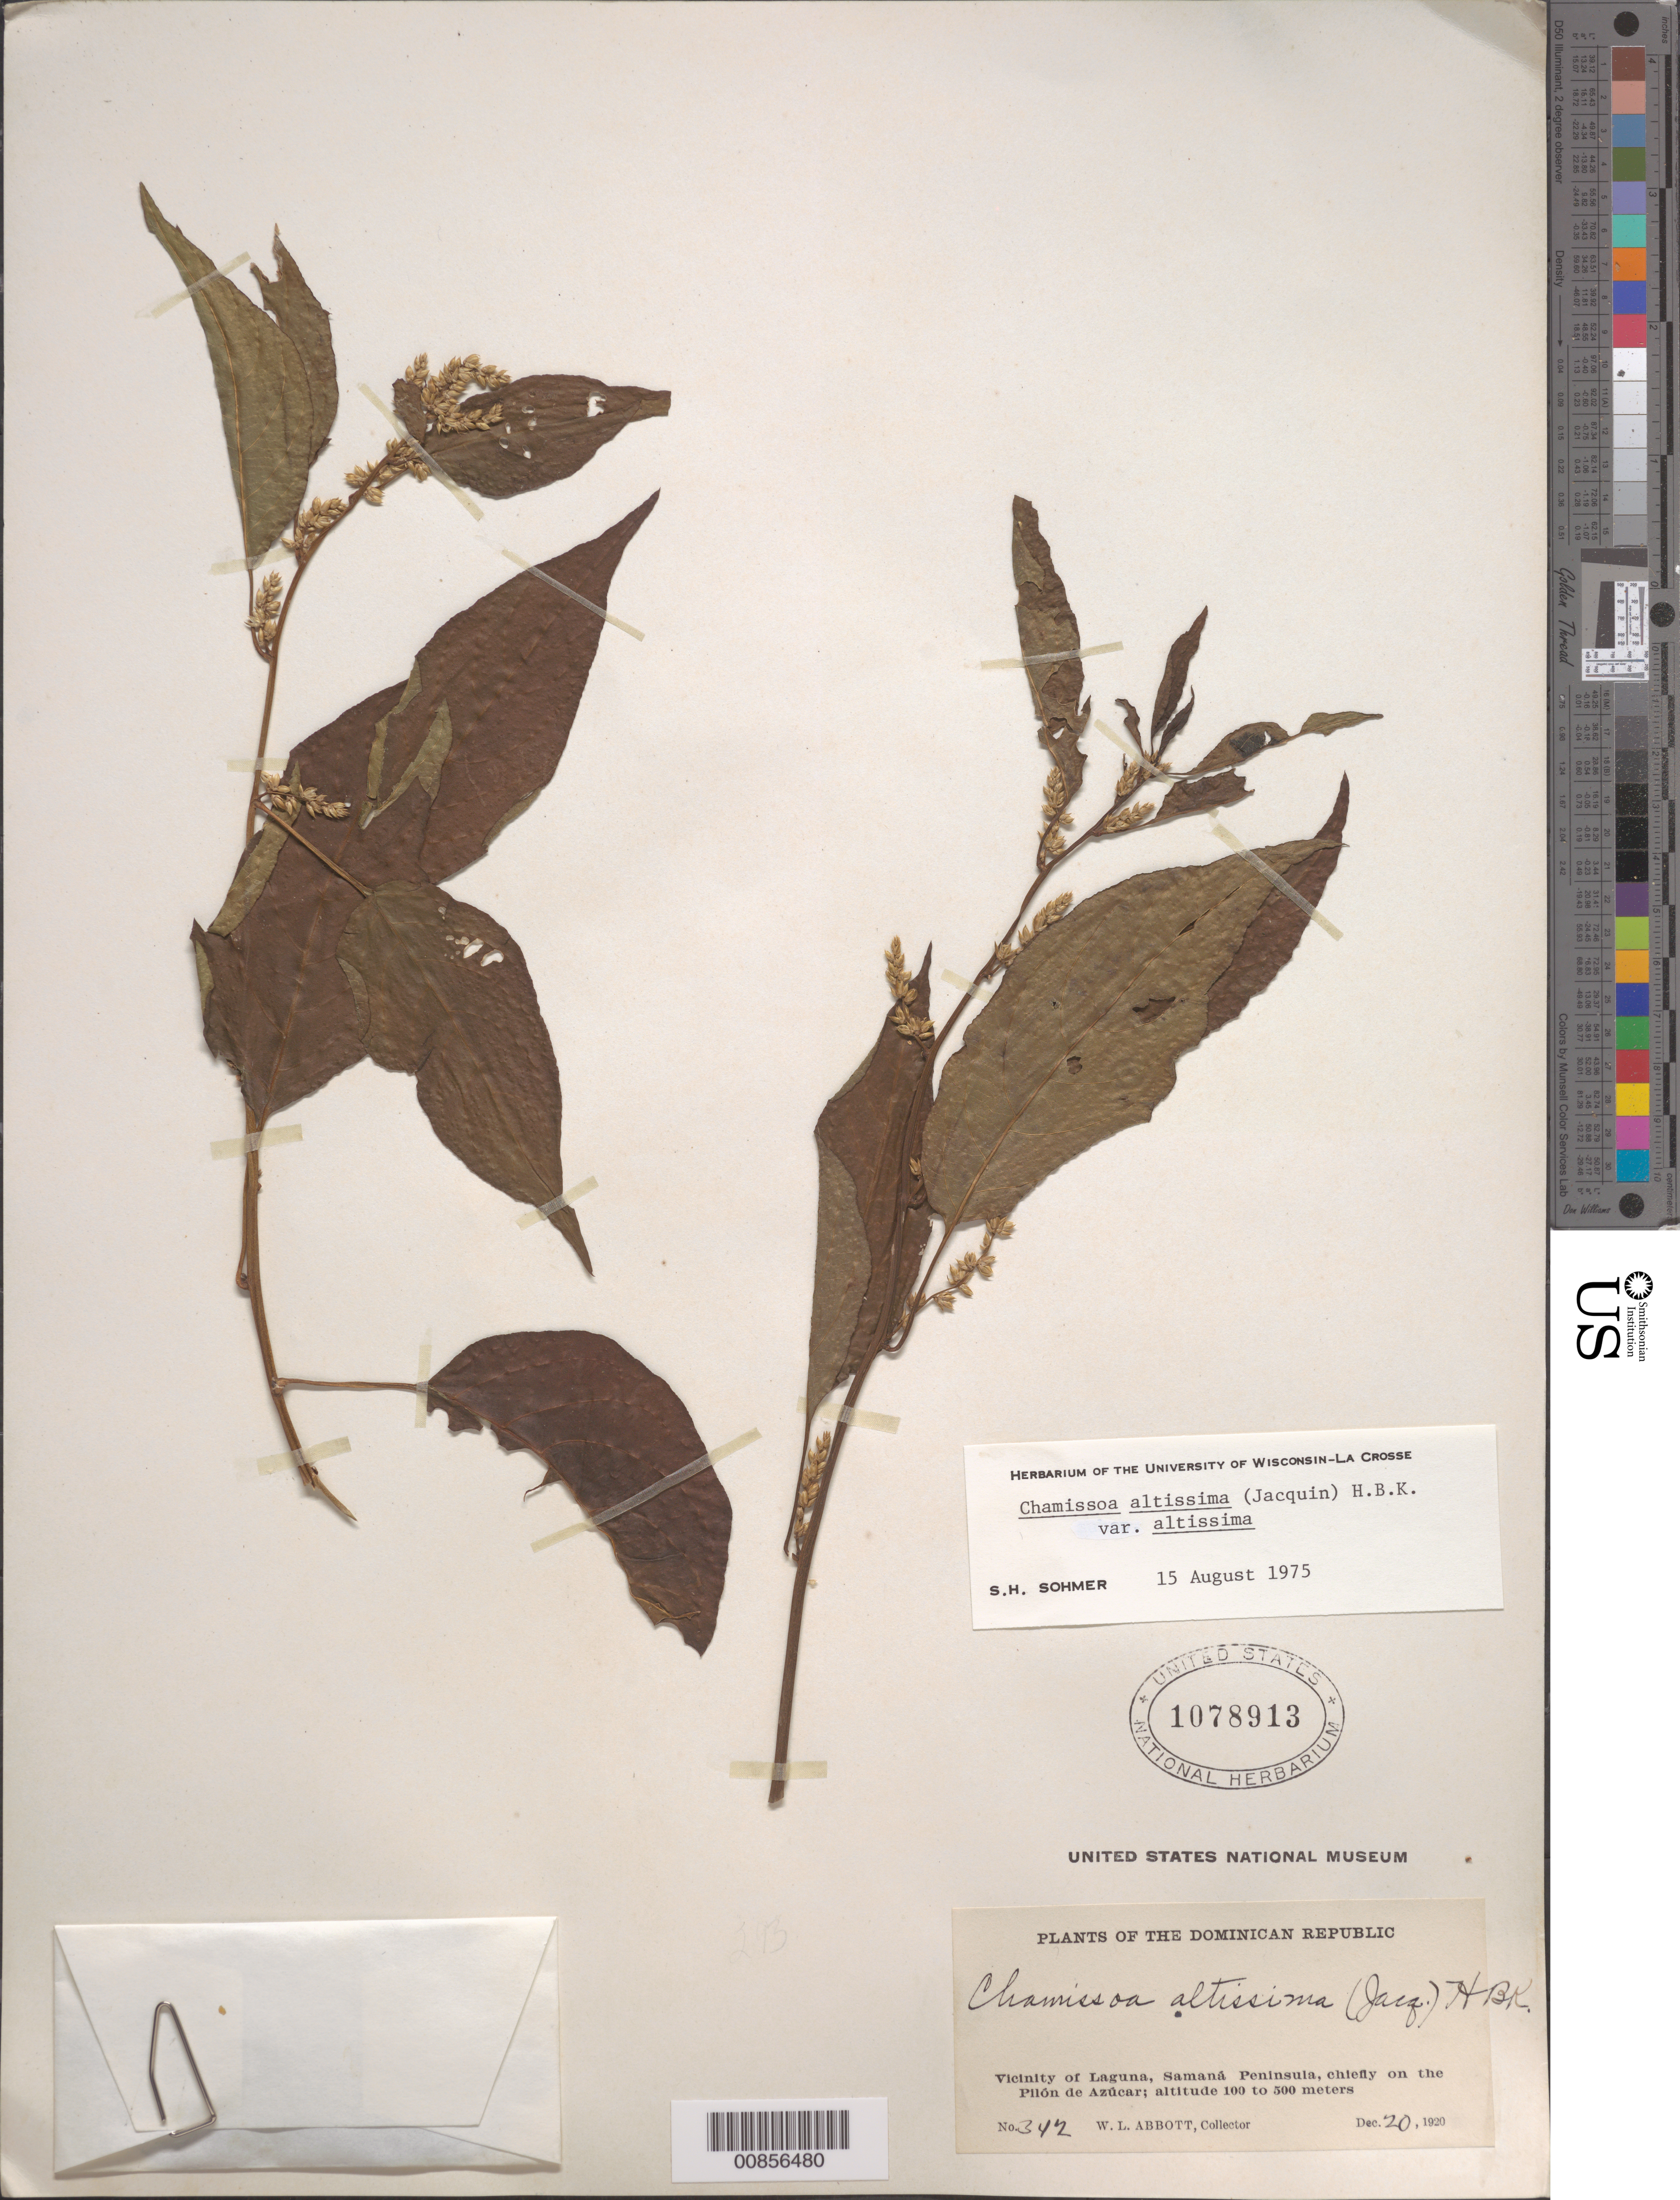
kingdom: Plantae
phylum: Tracheophyta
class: Magnoliopsida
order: Caryophyllales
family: Amaranthaceae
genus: Chamissoa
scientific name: Chamissoa altissima var. altissima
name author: (Jacq.) Kunth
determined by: Sohmer, S. H.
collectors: W. L. Abbott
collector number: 342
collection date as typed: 20 Dec 1920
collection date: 1920-12-20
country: Dominican Republic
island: Hispaniola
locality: Vicinity of Laguna, Samaná Península, chiefly on the Pilón de Azúcar.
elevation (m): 100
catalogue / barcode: US 1078913